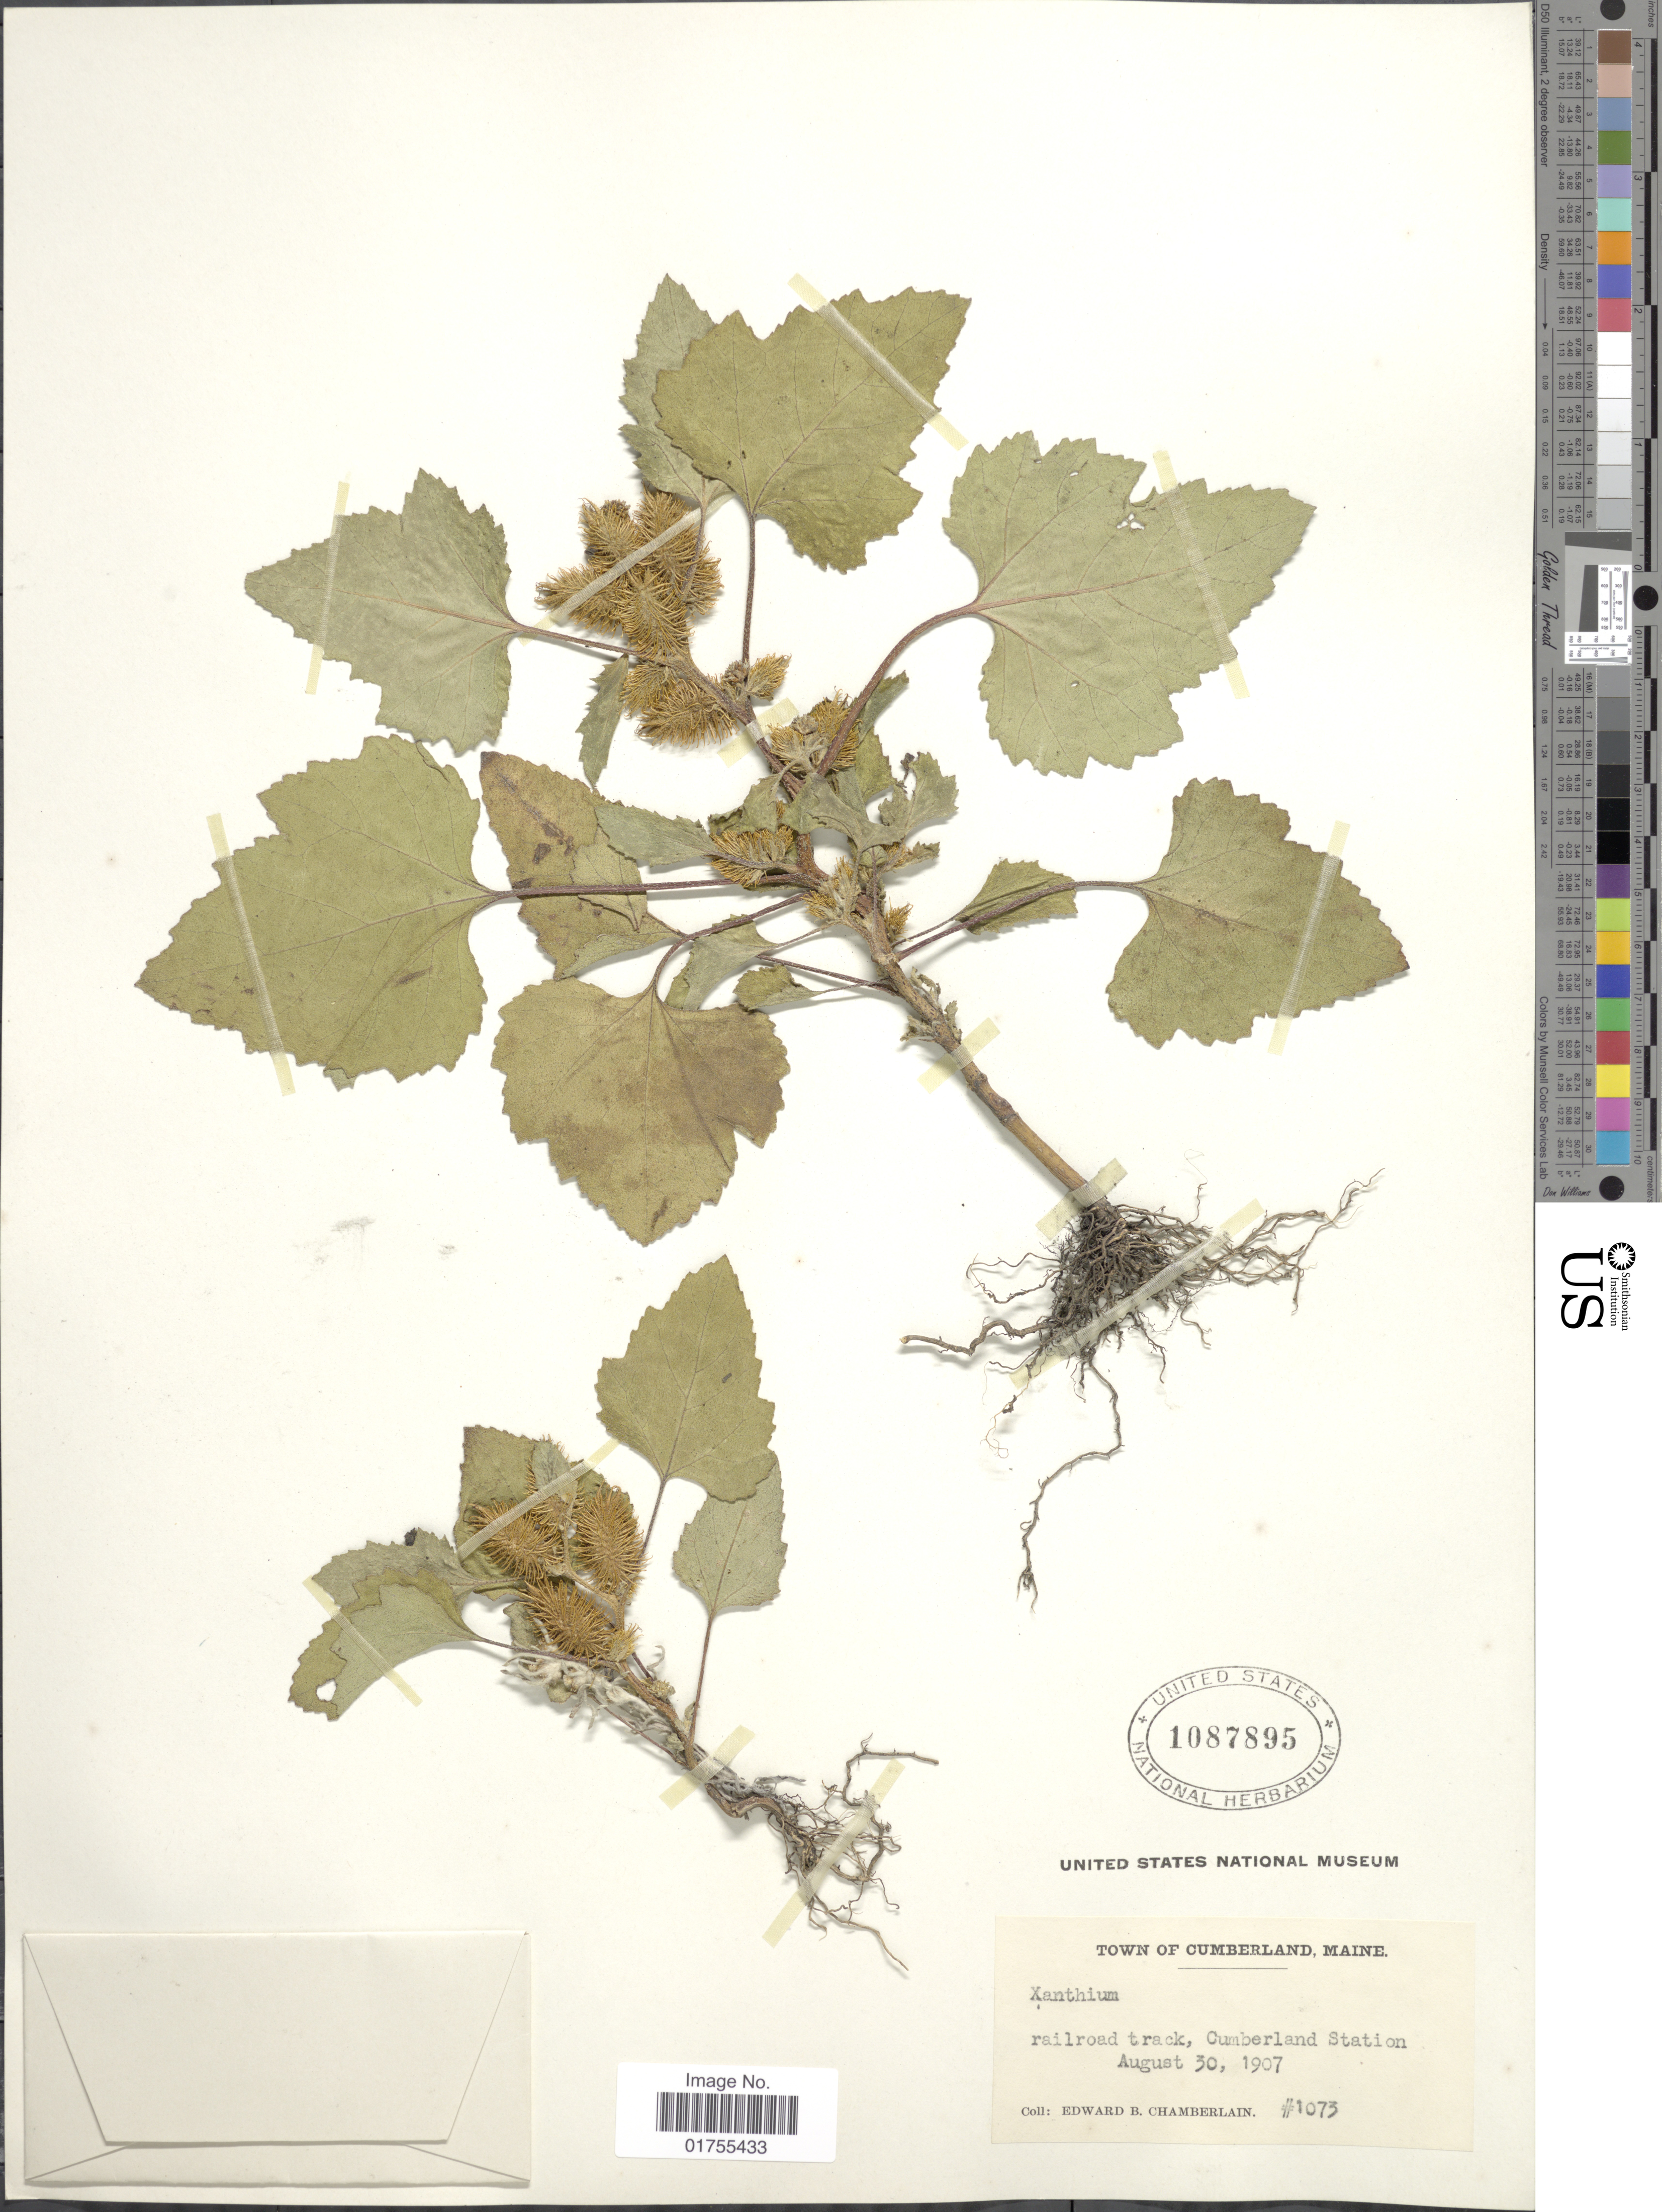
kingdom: Plantae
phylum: Tracheophyta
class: Magnoliopsida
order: Asterales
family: Asteraceae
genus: Xanthium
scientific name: Xanthium sp.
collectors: E. Chamberlain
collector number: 1073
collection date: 1907-08-30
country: United States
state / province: Maine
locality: Town of Cumberland, railroad track, Cumberland Station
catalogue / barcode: US 1087895